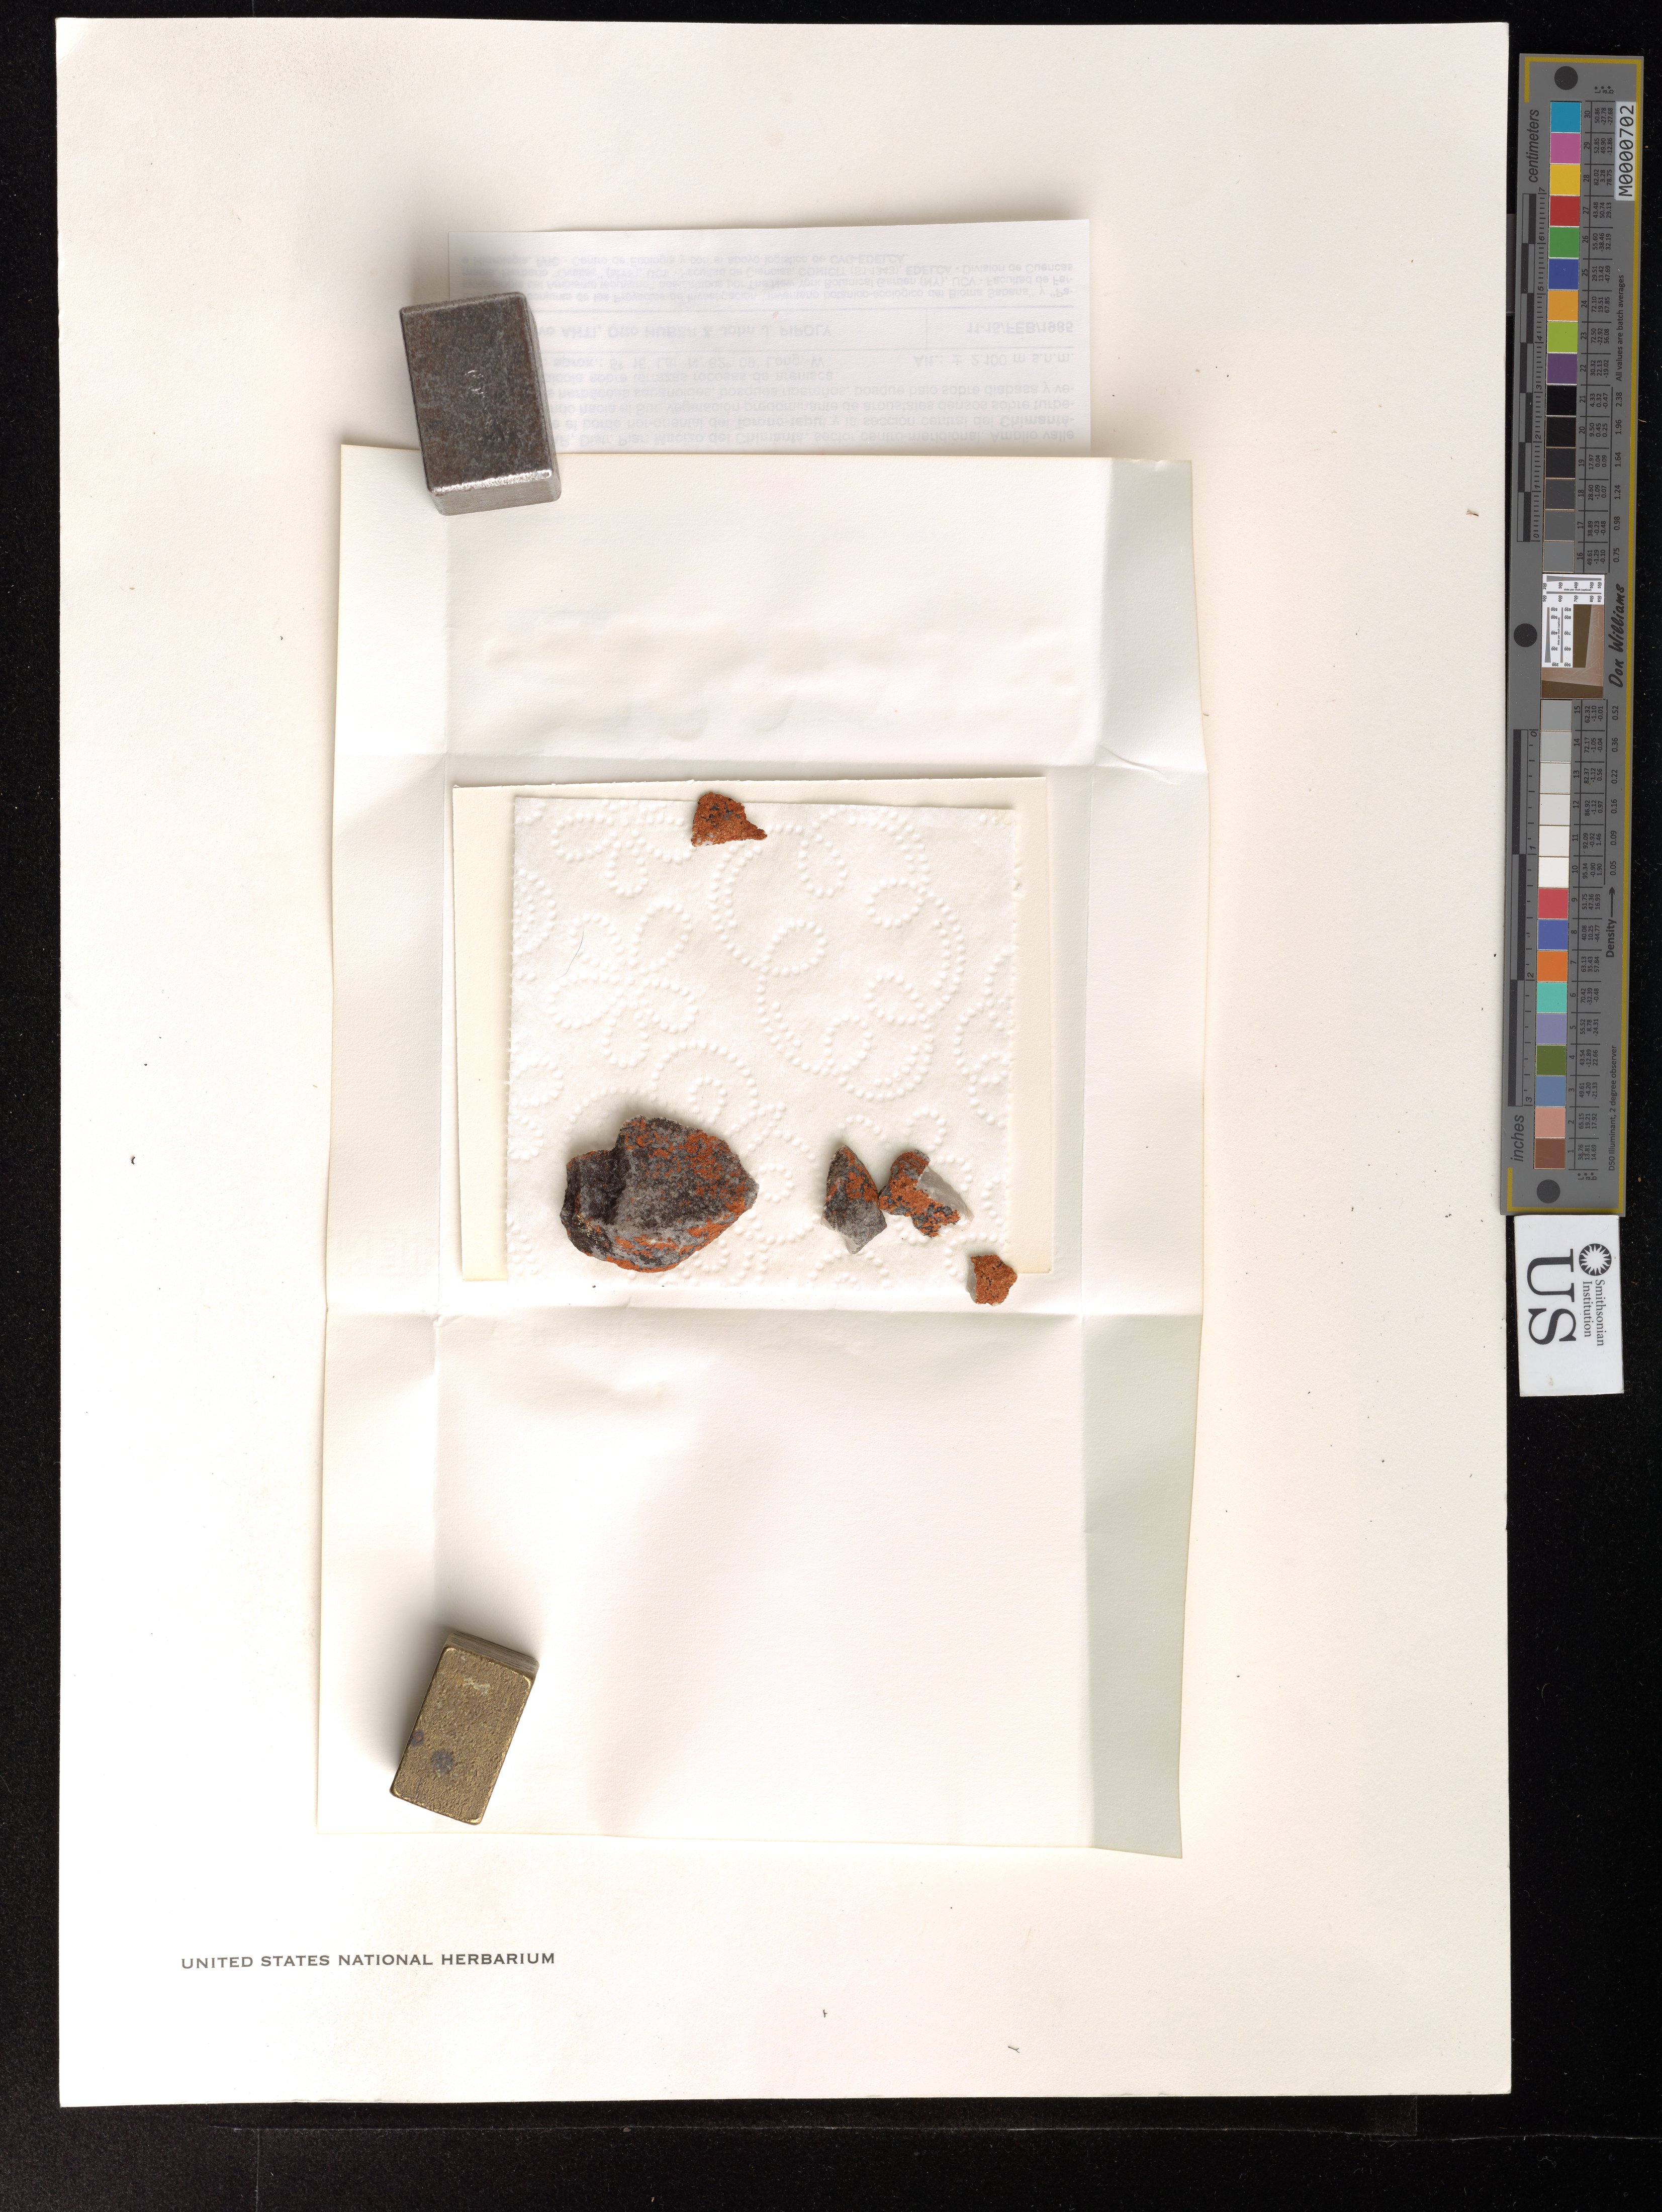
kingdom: Fungi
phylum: Ascomycota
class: Lecanoromycetes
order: Teloschistales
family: Teloschistaceae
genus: Caloplaca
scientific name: Caloplaca sp.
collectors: T. T. Ahti, O. Huber & J. Pipoly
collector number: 45267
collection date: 1985-02-11/1985-02-15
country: Venezuela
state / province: Bolívar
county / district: Piar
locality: Macizo del Chimantá, sector centro-meridional. Amplio valle ubicado entre el borde nor-oriental del Torono-tepui y la sección central del Chimantá-tepui, drenando hacia el Sur.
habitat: Vegetación predominante de arbustales densos sobre turberas, praderas herbáceas sabanoides, bosques ribereños, bosque bajo sobre diabasa y vegetación rupícola sobre terrazas rocosas de arenisca.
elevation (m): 2100